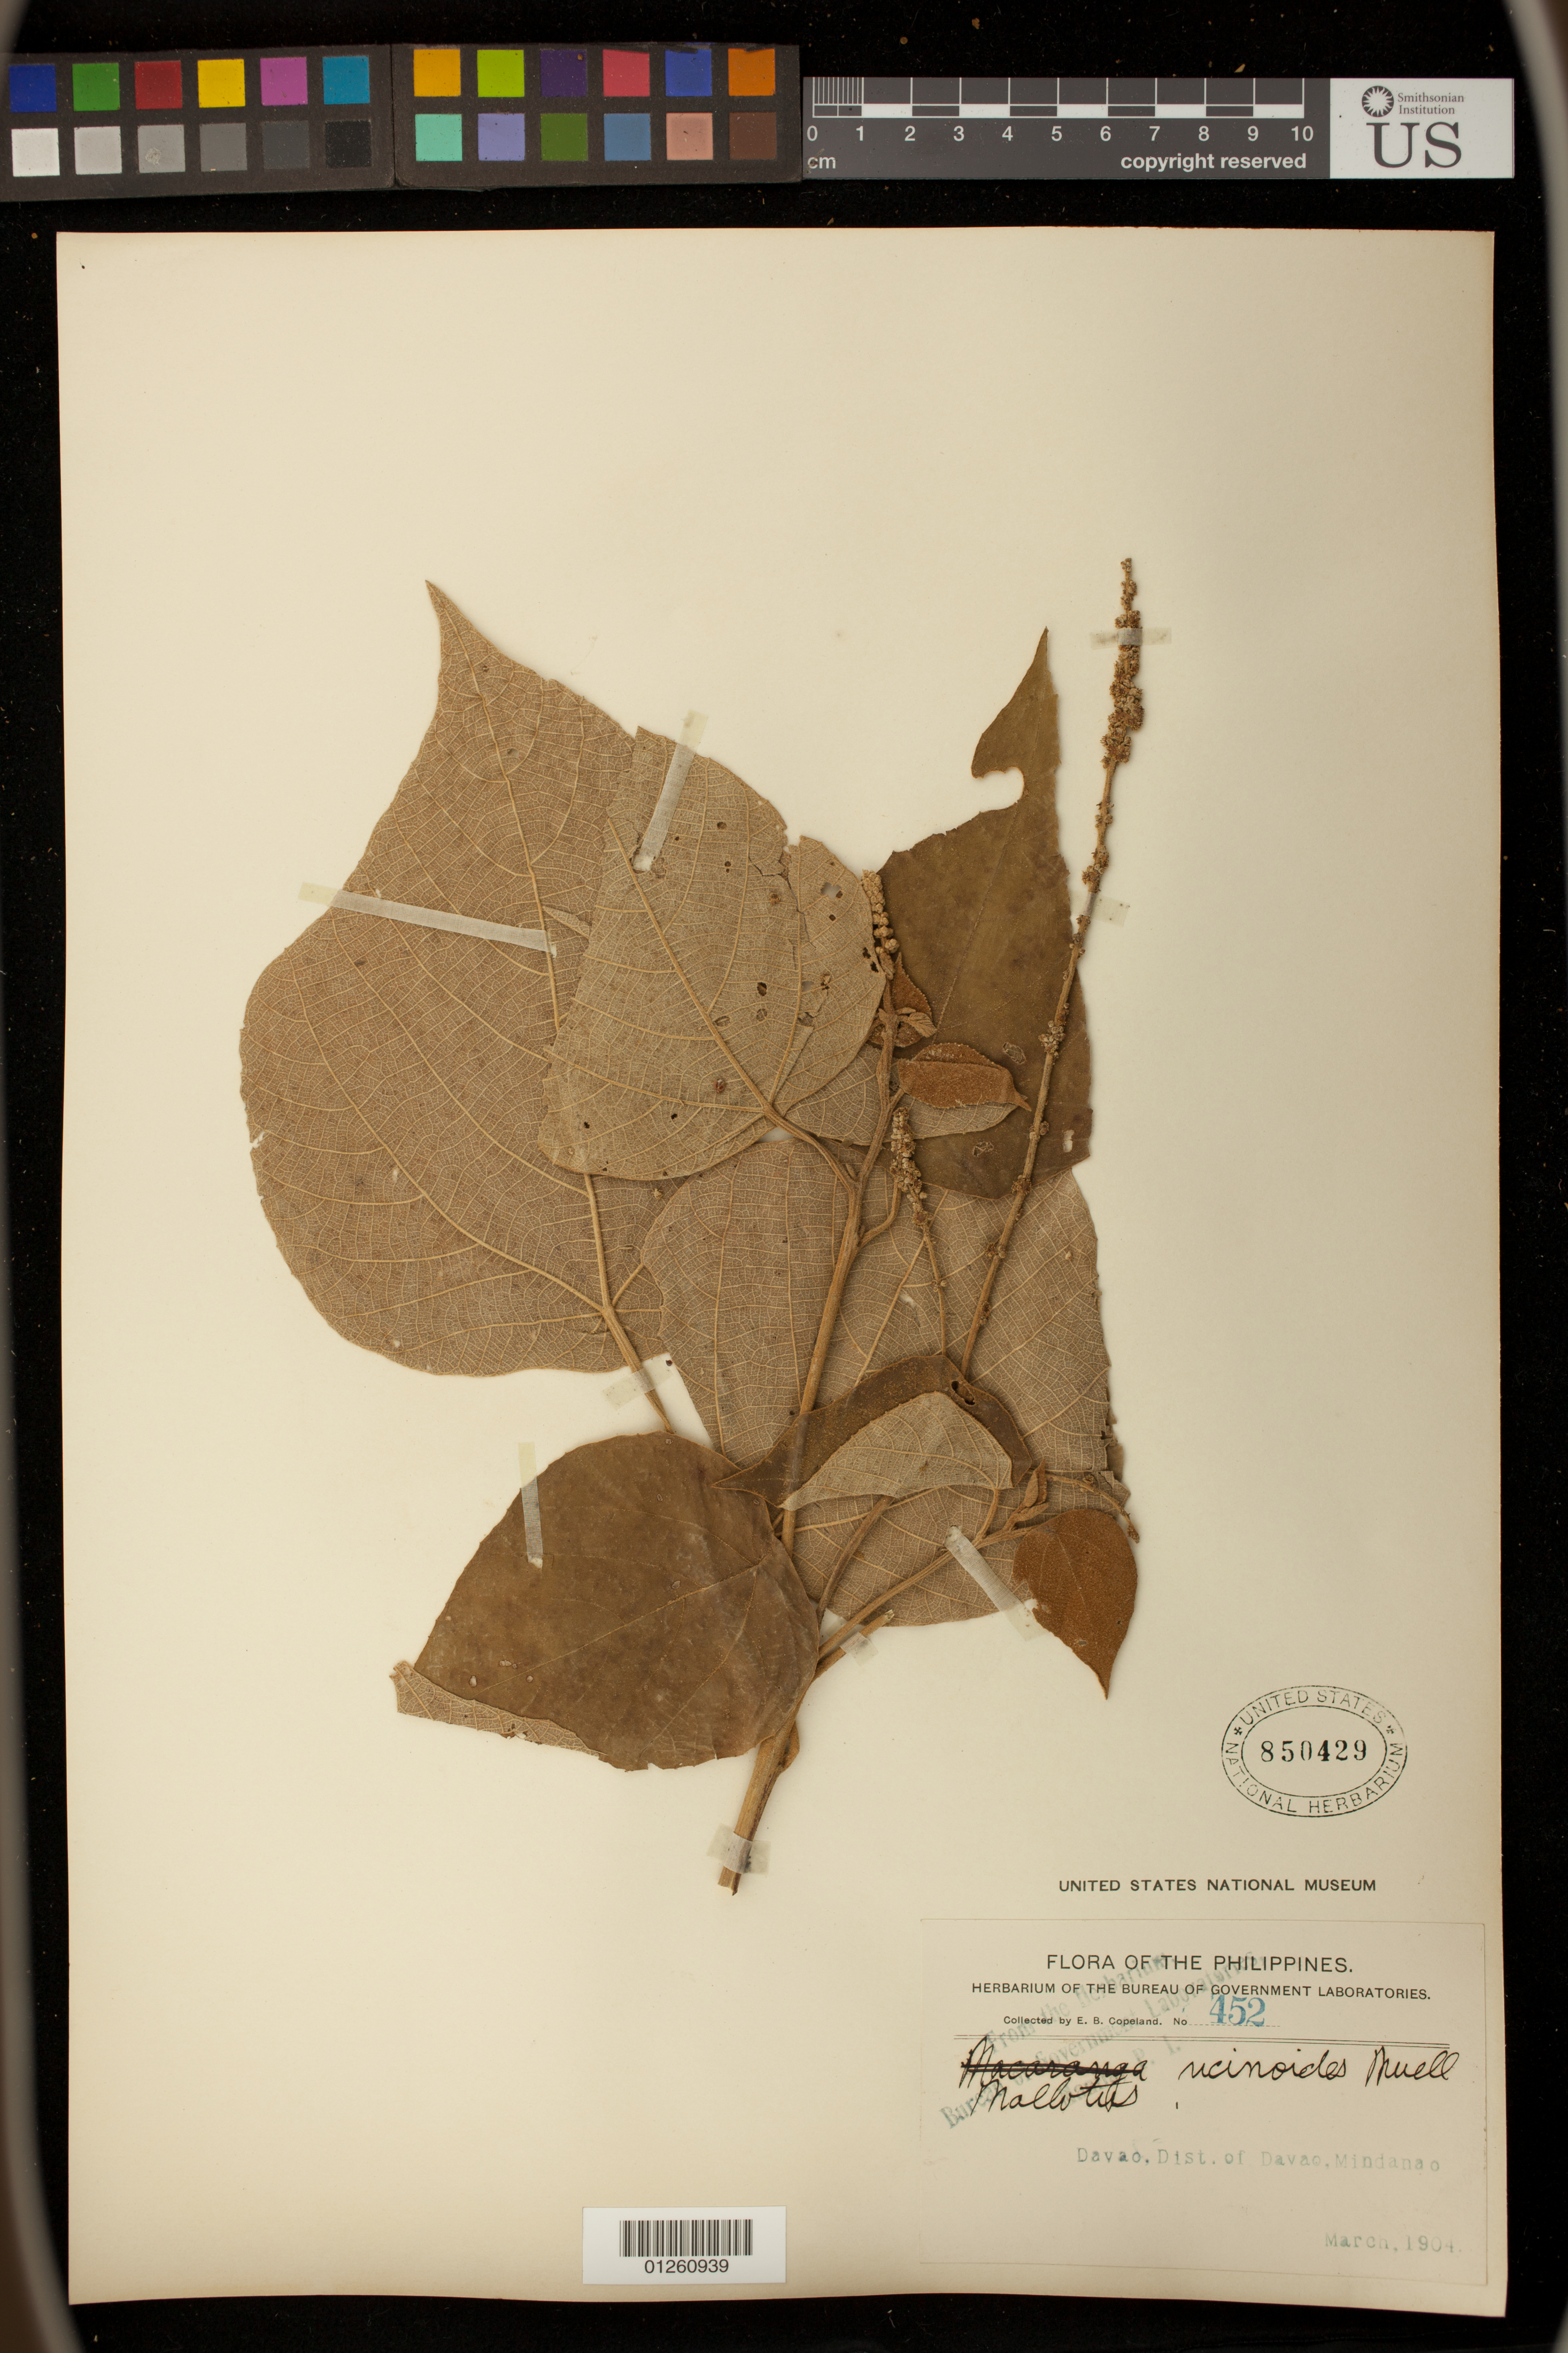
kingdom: Plantae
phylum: Tracheophyta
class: Magnoliopsida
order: Malpighiales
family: Euphorbiaceae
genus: Mallotus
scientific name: Mallotus ricinoides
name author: (Pers.) Müll. Arg.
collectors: E. B. Copeland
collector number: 452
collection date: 1904-03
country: Philippines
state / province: Davao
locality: District of Davao, Mindanao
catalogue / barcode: US 850429